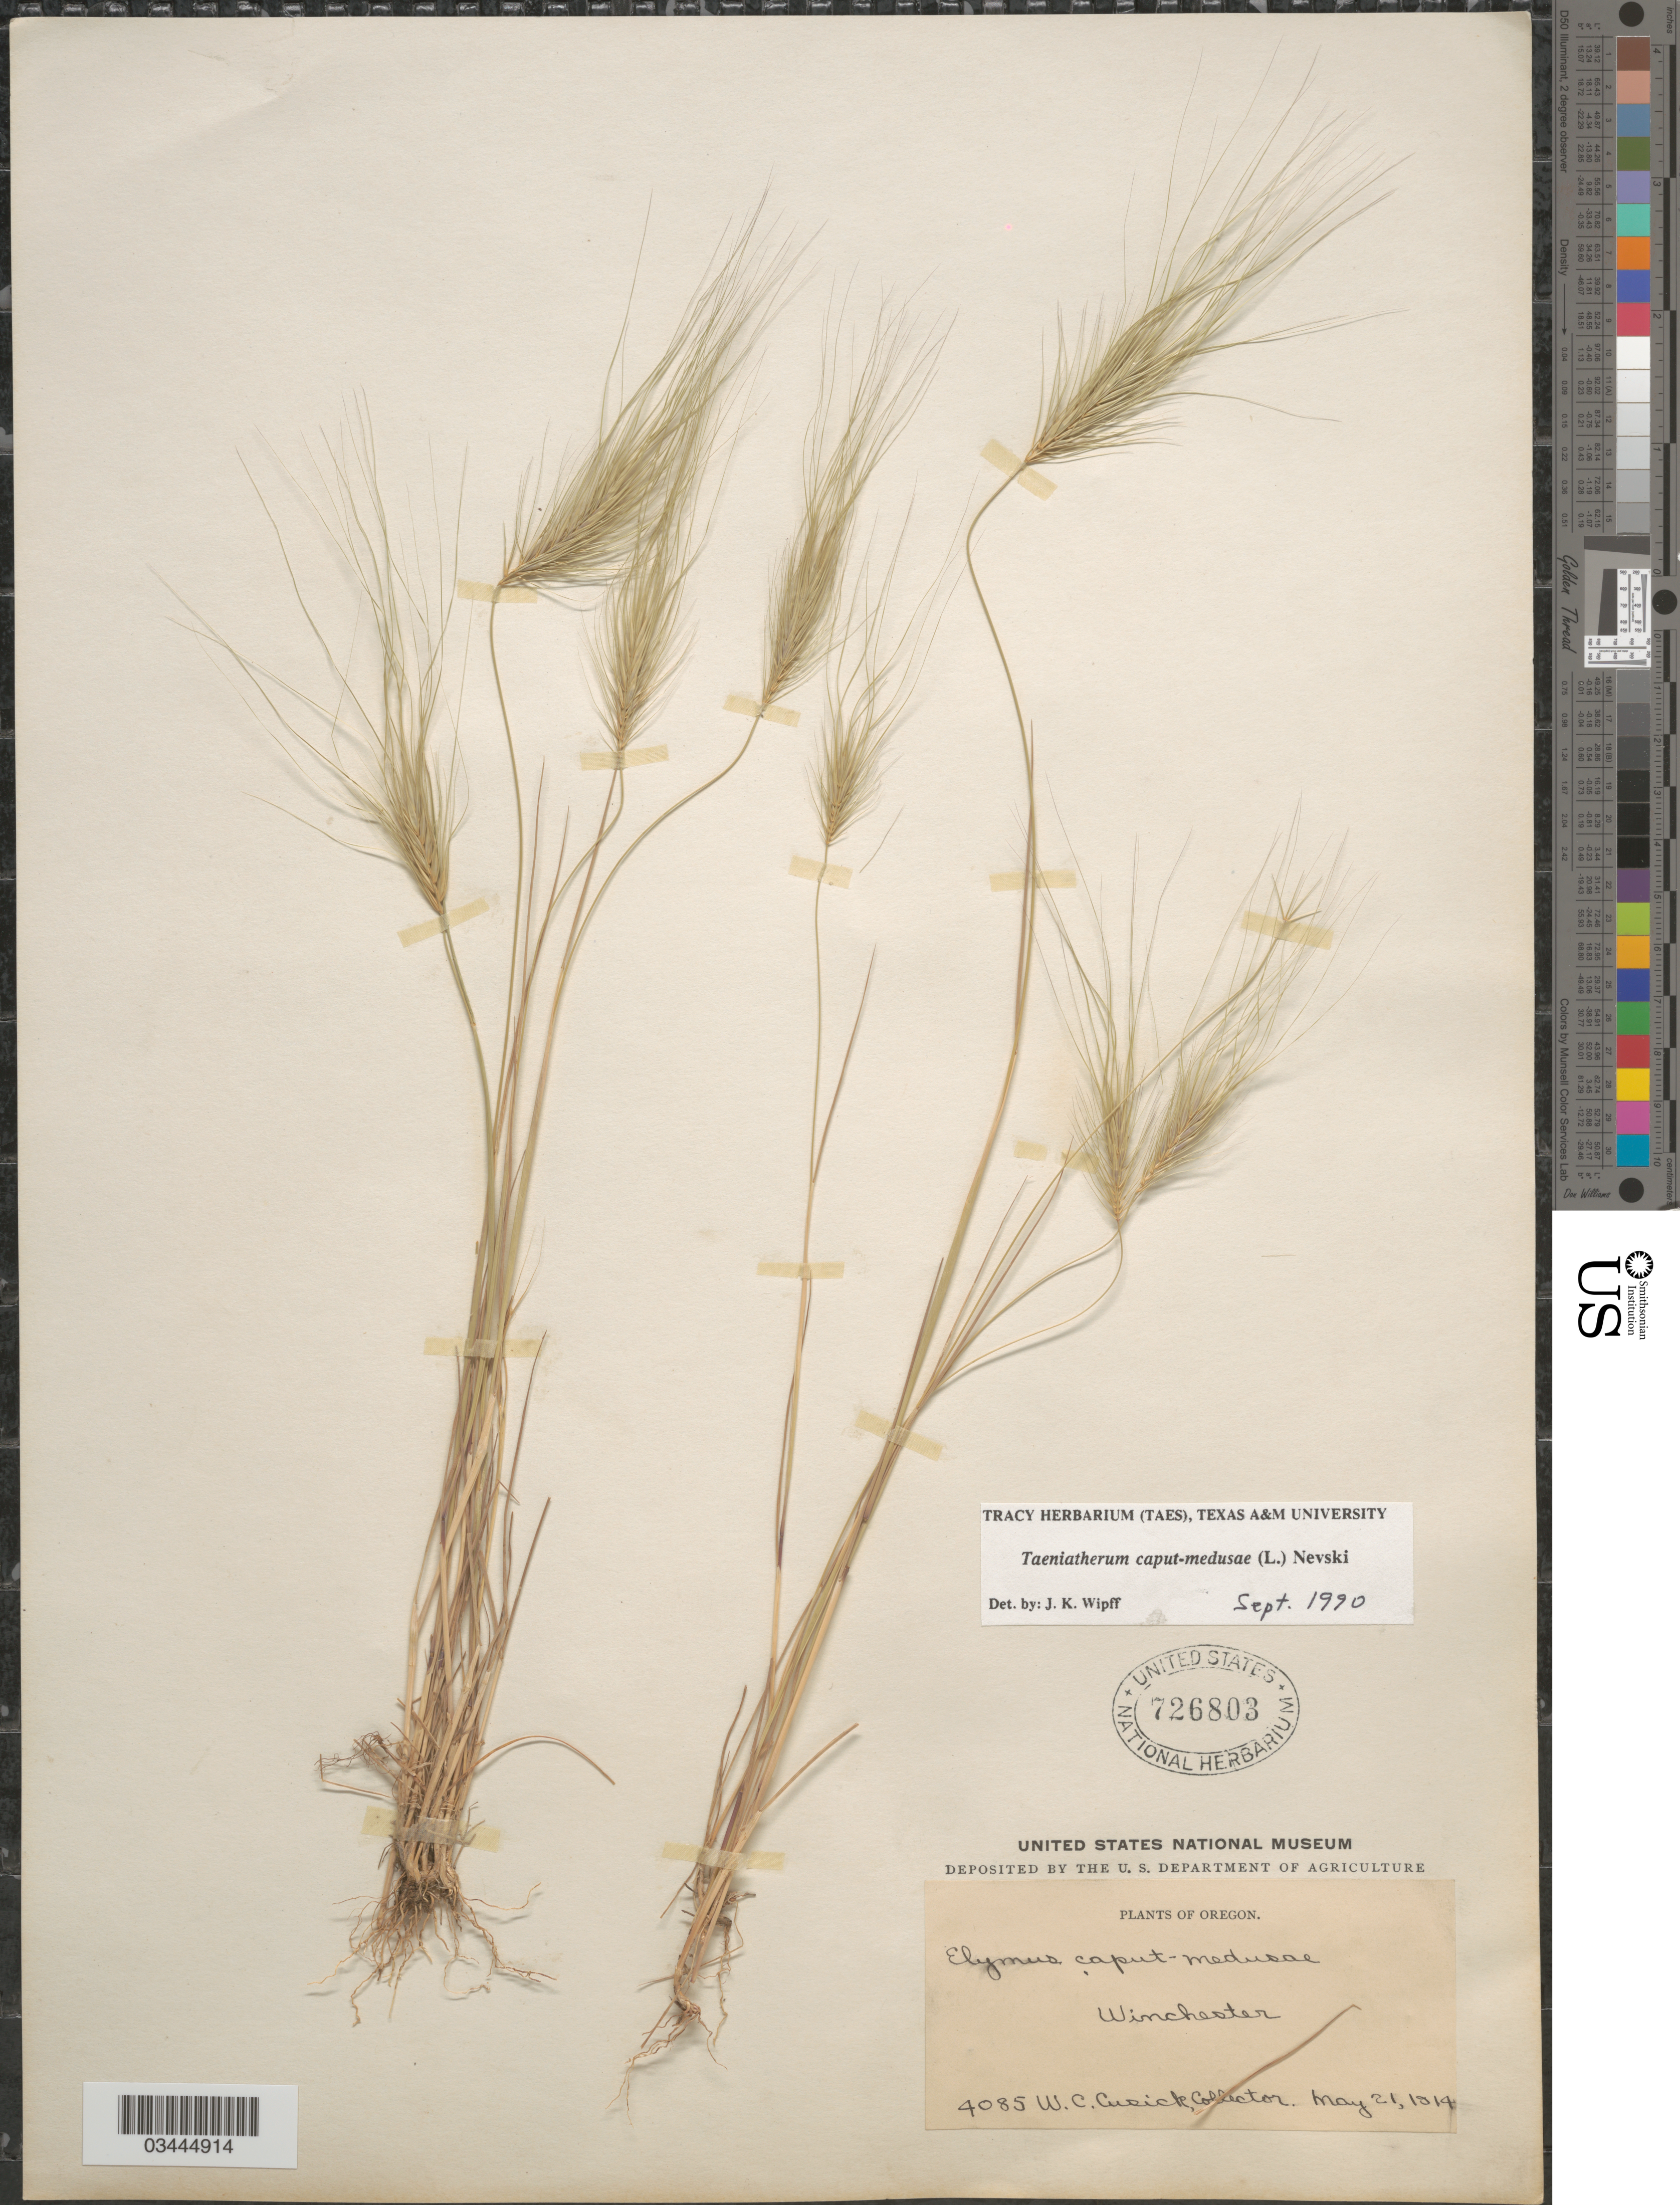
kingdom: Plantae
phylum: Tracheophyta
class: Liliopsida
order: Poales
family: Poaceae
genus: Taeniatherum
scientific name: Taeniatherum caput-medusae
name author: L.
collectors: W. C. Cusick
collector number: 4085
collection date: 1914-05-21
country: United States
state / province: Oregon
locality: Winchester.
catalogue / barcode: US 726803